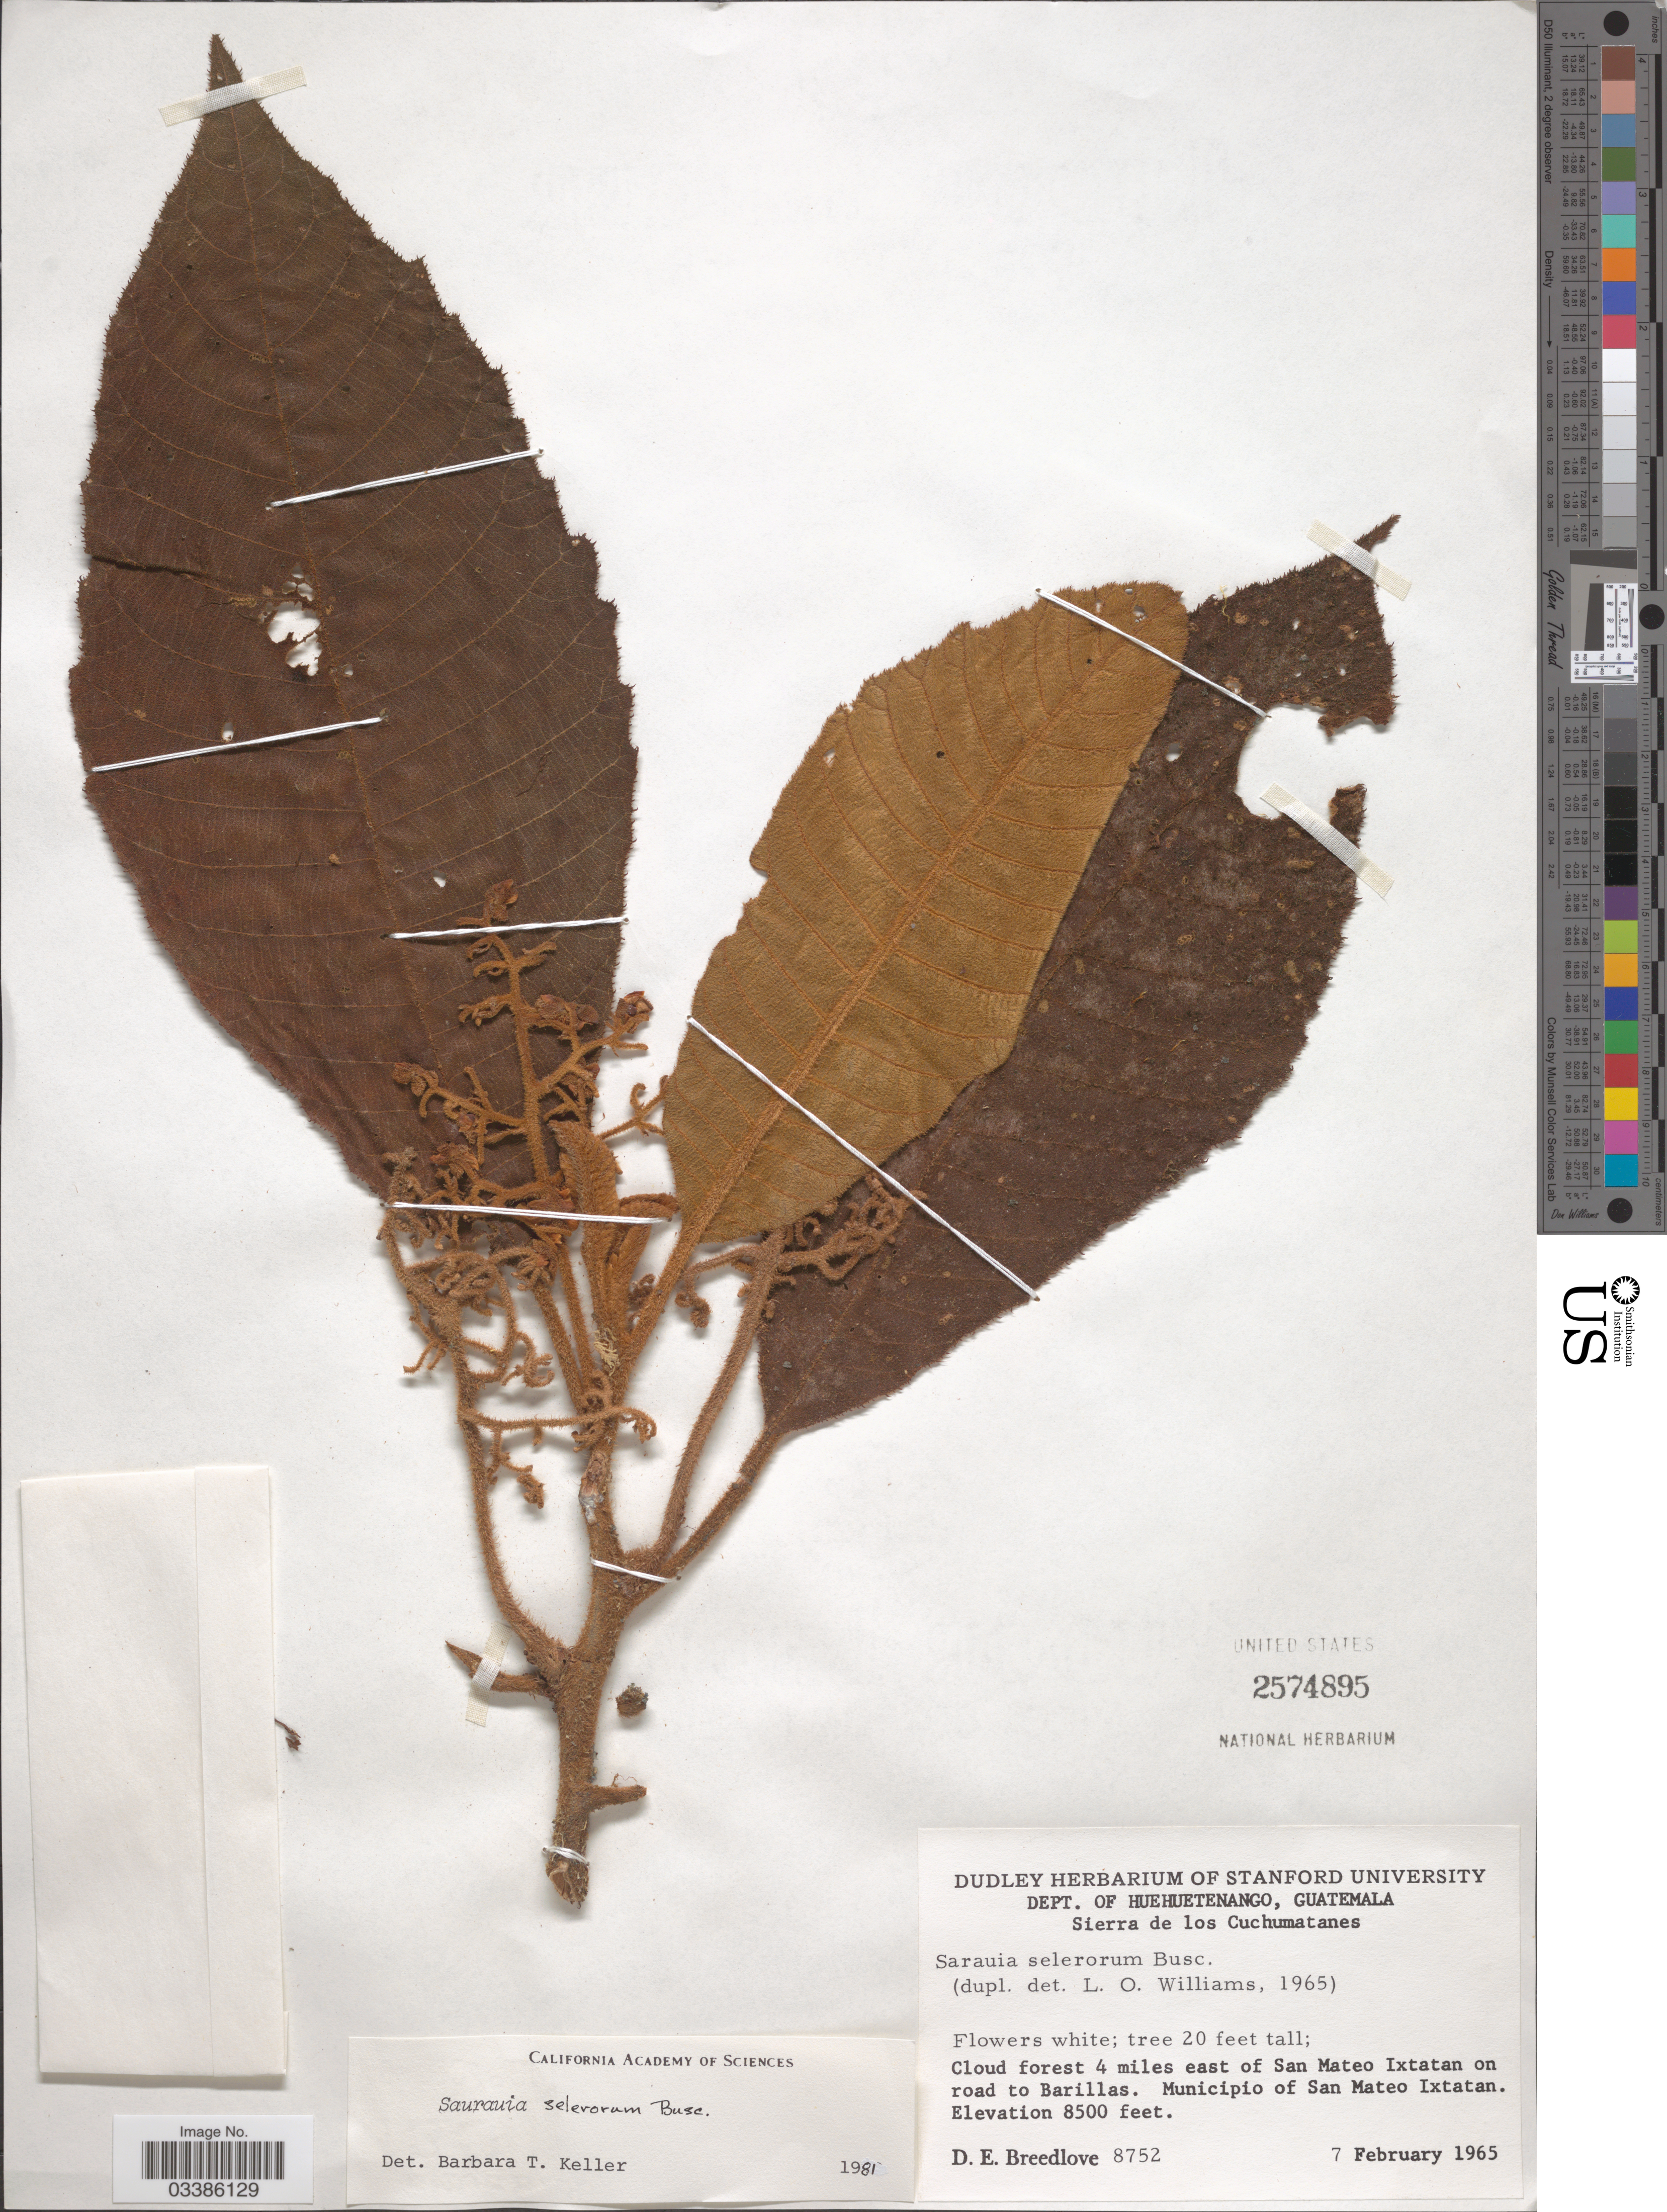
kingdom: Plantae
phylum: Tracheophyta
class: Magnoliopsida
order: Ericales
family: Actinidiaceae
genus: Saurauia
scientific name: Saurauia selerorum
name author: Buscal.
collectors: D. E. Breedlove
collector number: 8752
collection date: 1965-02-07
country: Guatemala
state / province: Huehuetenango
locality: Dept. of Huehuetenango. Sierra de los Cuchumatanes. Cloud forest 4 miles east of San Mateo Ixtatan on road to Barillas. Municipio of San Mateo Ixtatan.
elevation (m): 2591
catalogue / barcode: US 2574895